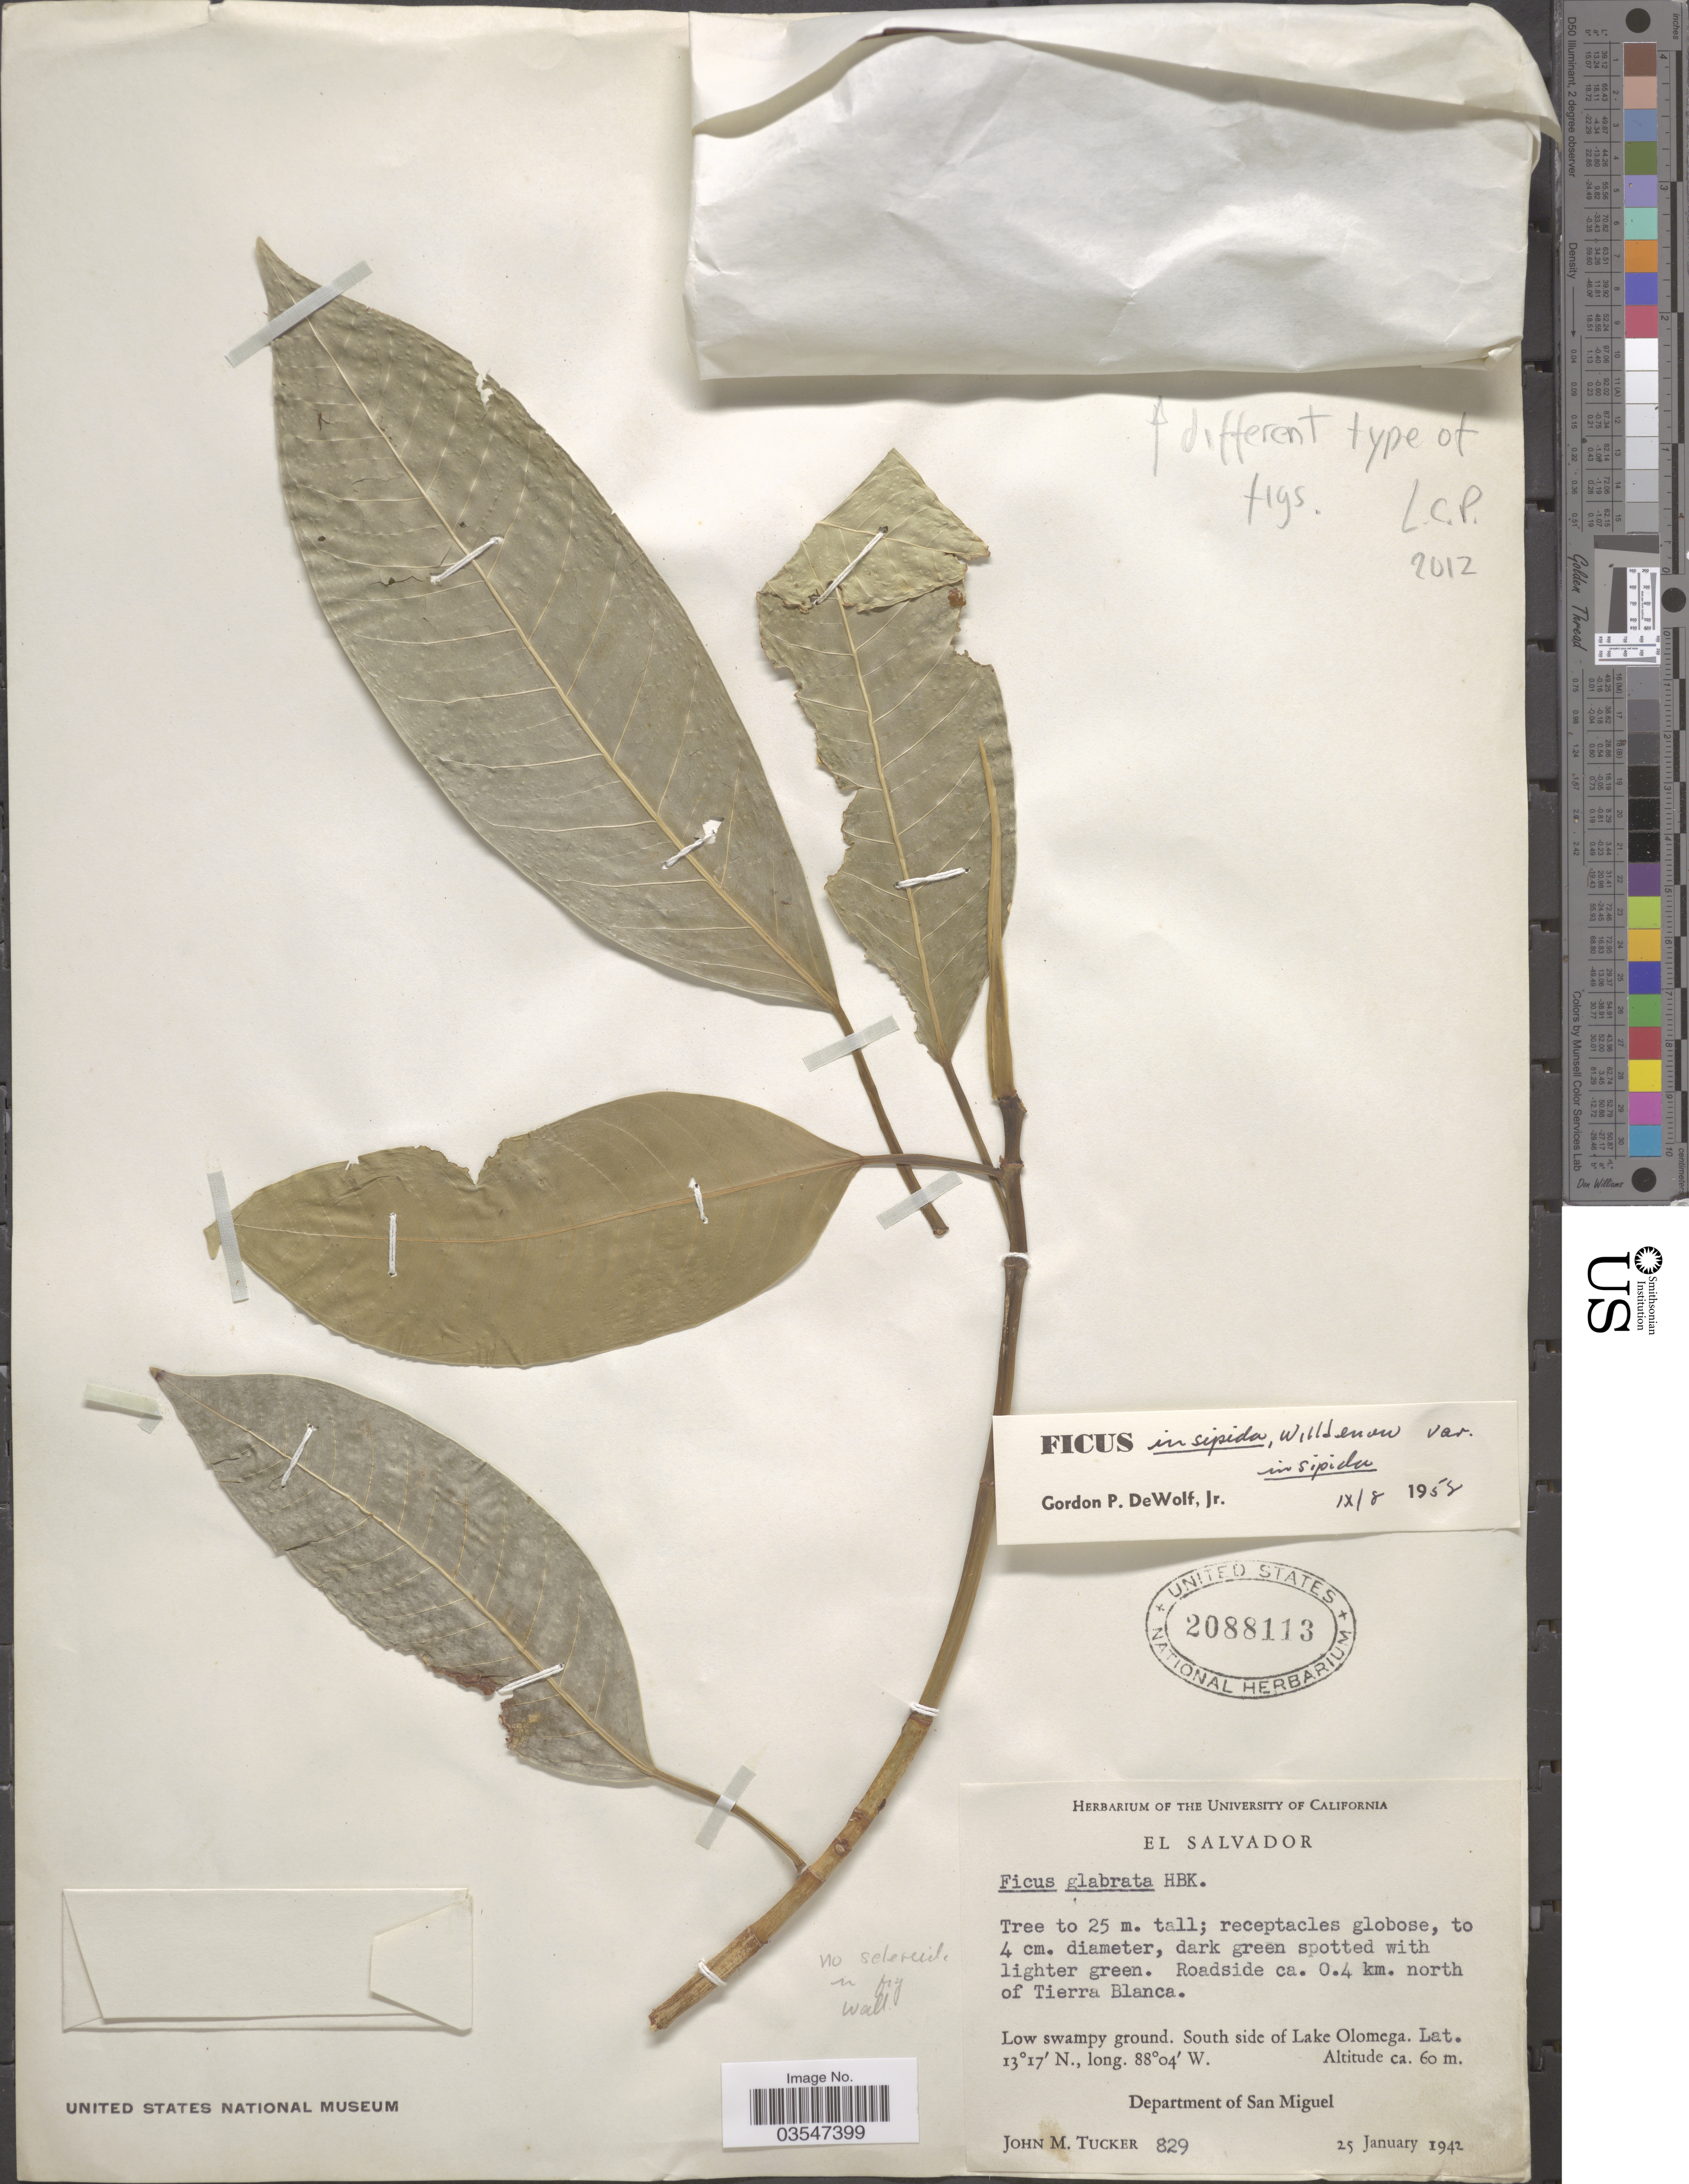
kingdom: Plantae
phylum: Tracheophyta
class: Magnoliopsida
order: Rosales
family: Moraceae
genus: Ficus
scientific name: Ficus insipida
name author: Willd.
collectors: J. M. Tucker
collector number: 829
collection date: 1942-01-25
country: El Salvador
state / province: San Miguel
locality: Roadside ca. 0.4 km. north of Tierra Blanca. South side of Lake Olomega. Department of San Miguel.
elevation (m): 60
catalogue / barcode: US 2088113